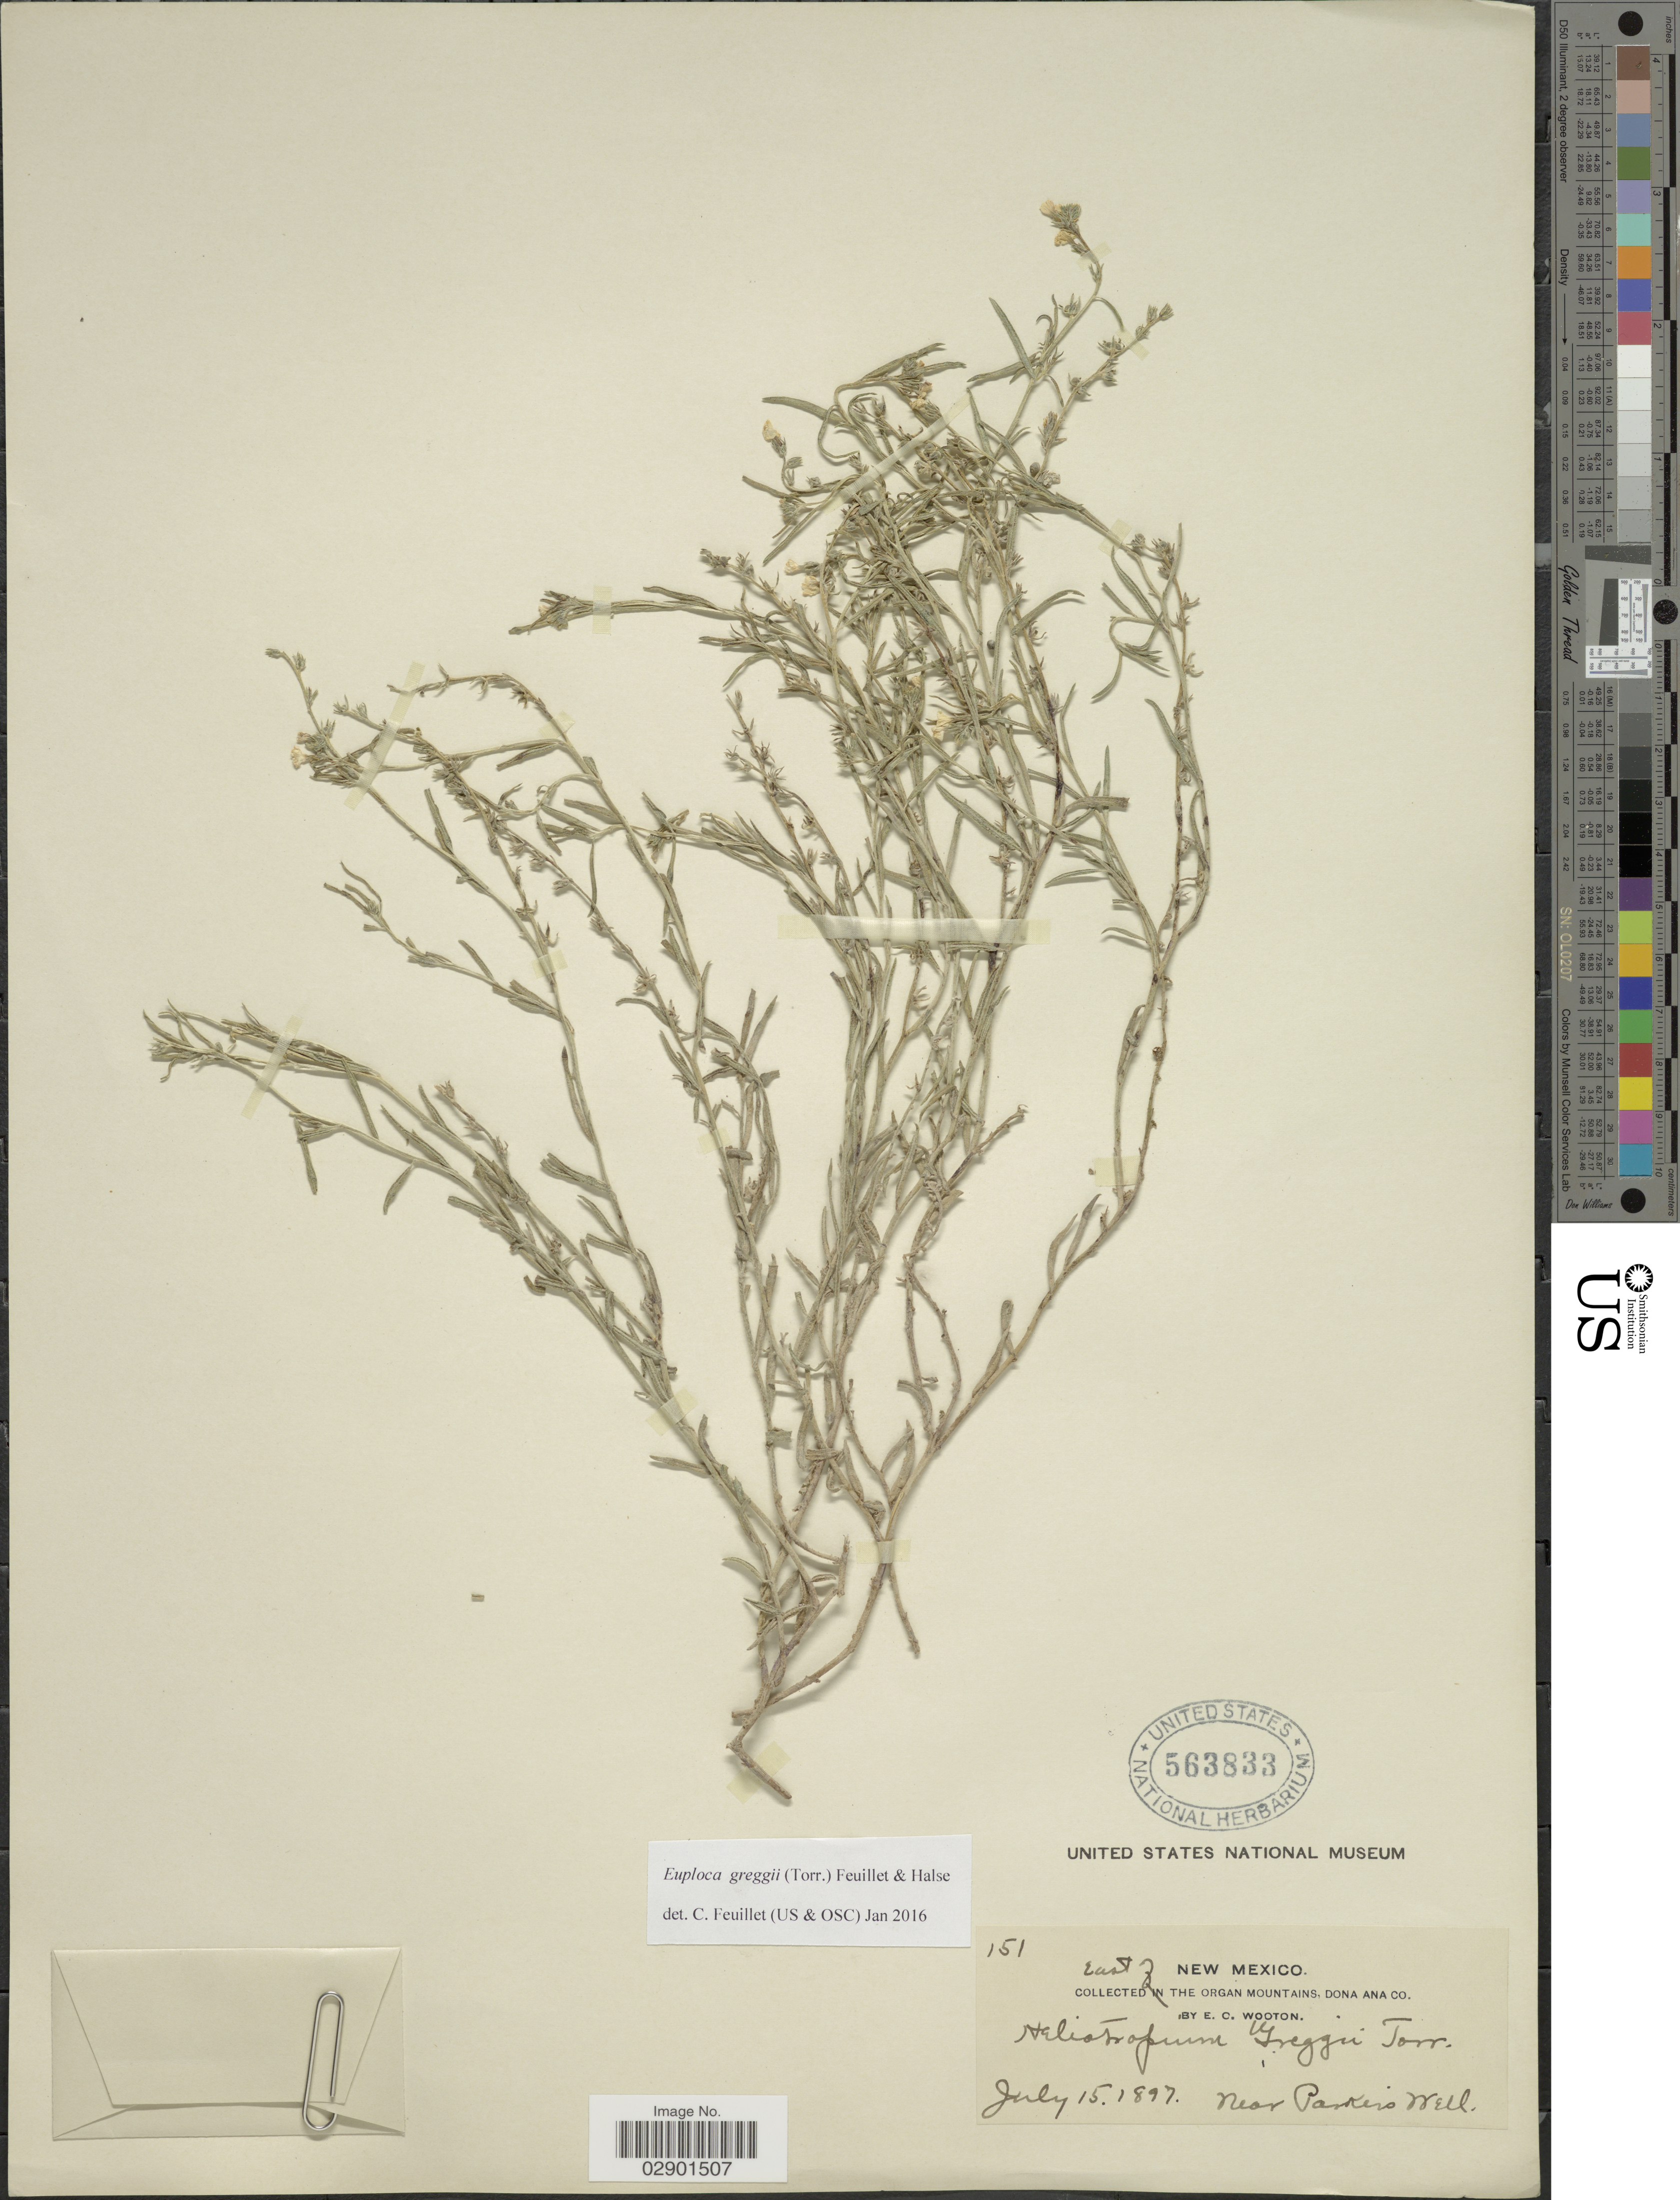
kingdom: Plantae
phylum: Tracheophyta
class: Magnoliopsida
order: Boraginales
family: Heliotropiaceae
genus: Euploca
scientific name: Euploca greggii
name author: (Torr.) Feuillet & Halse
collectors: E. O. Wooton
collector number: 151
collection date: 1897-07-15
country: United States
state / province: New Mexico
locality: East of the Organ Mountains, Dona Ana Co. Near Parker's Well.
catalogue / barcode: US 563833